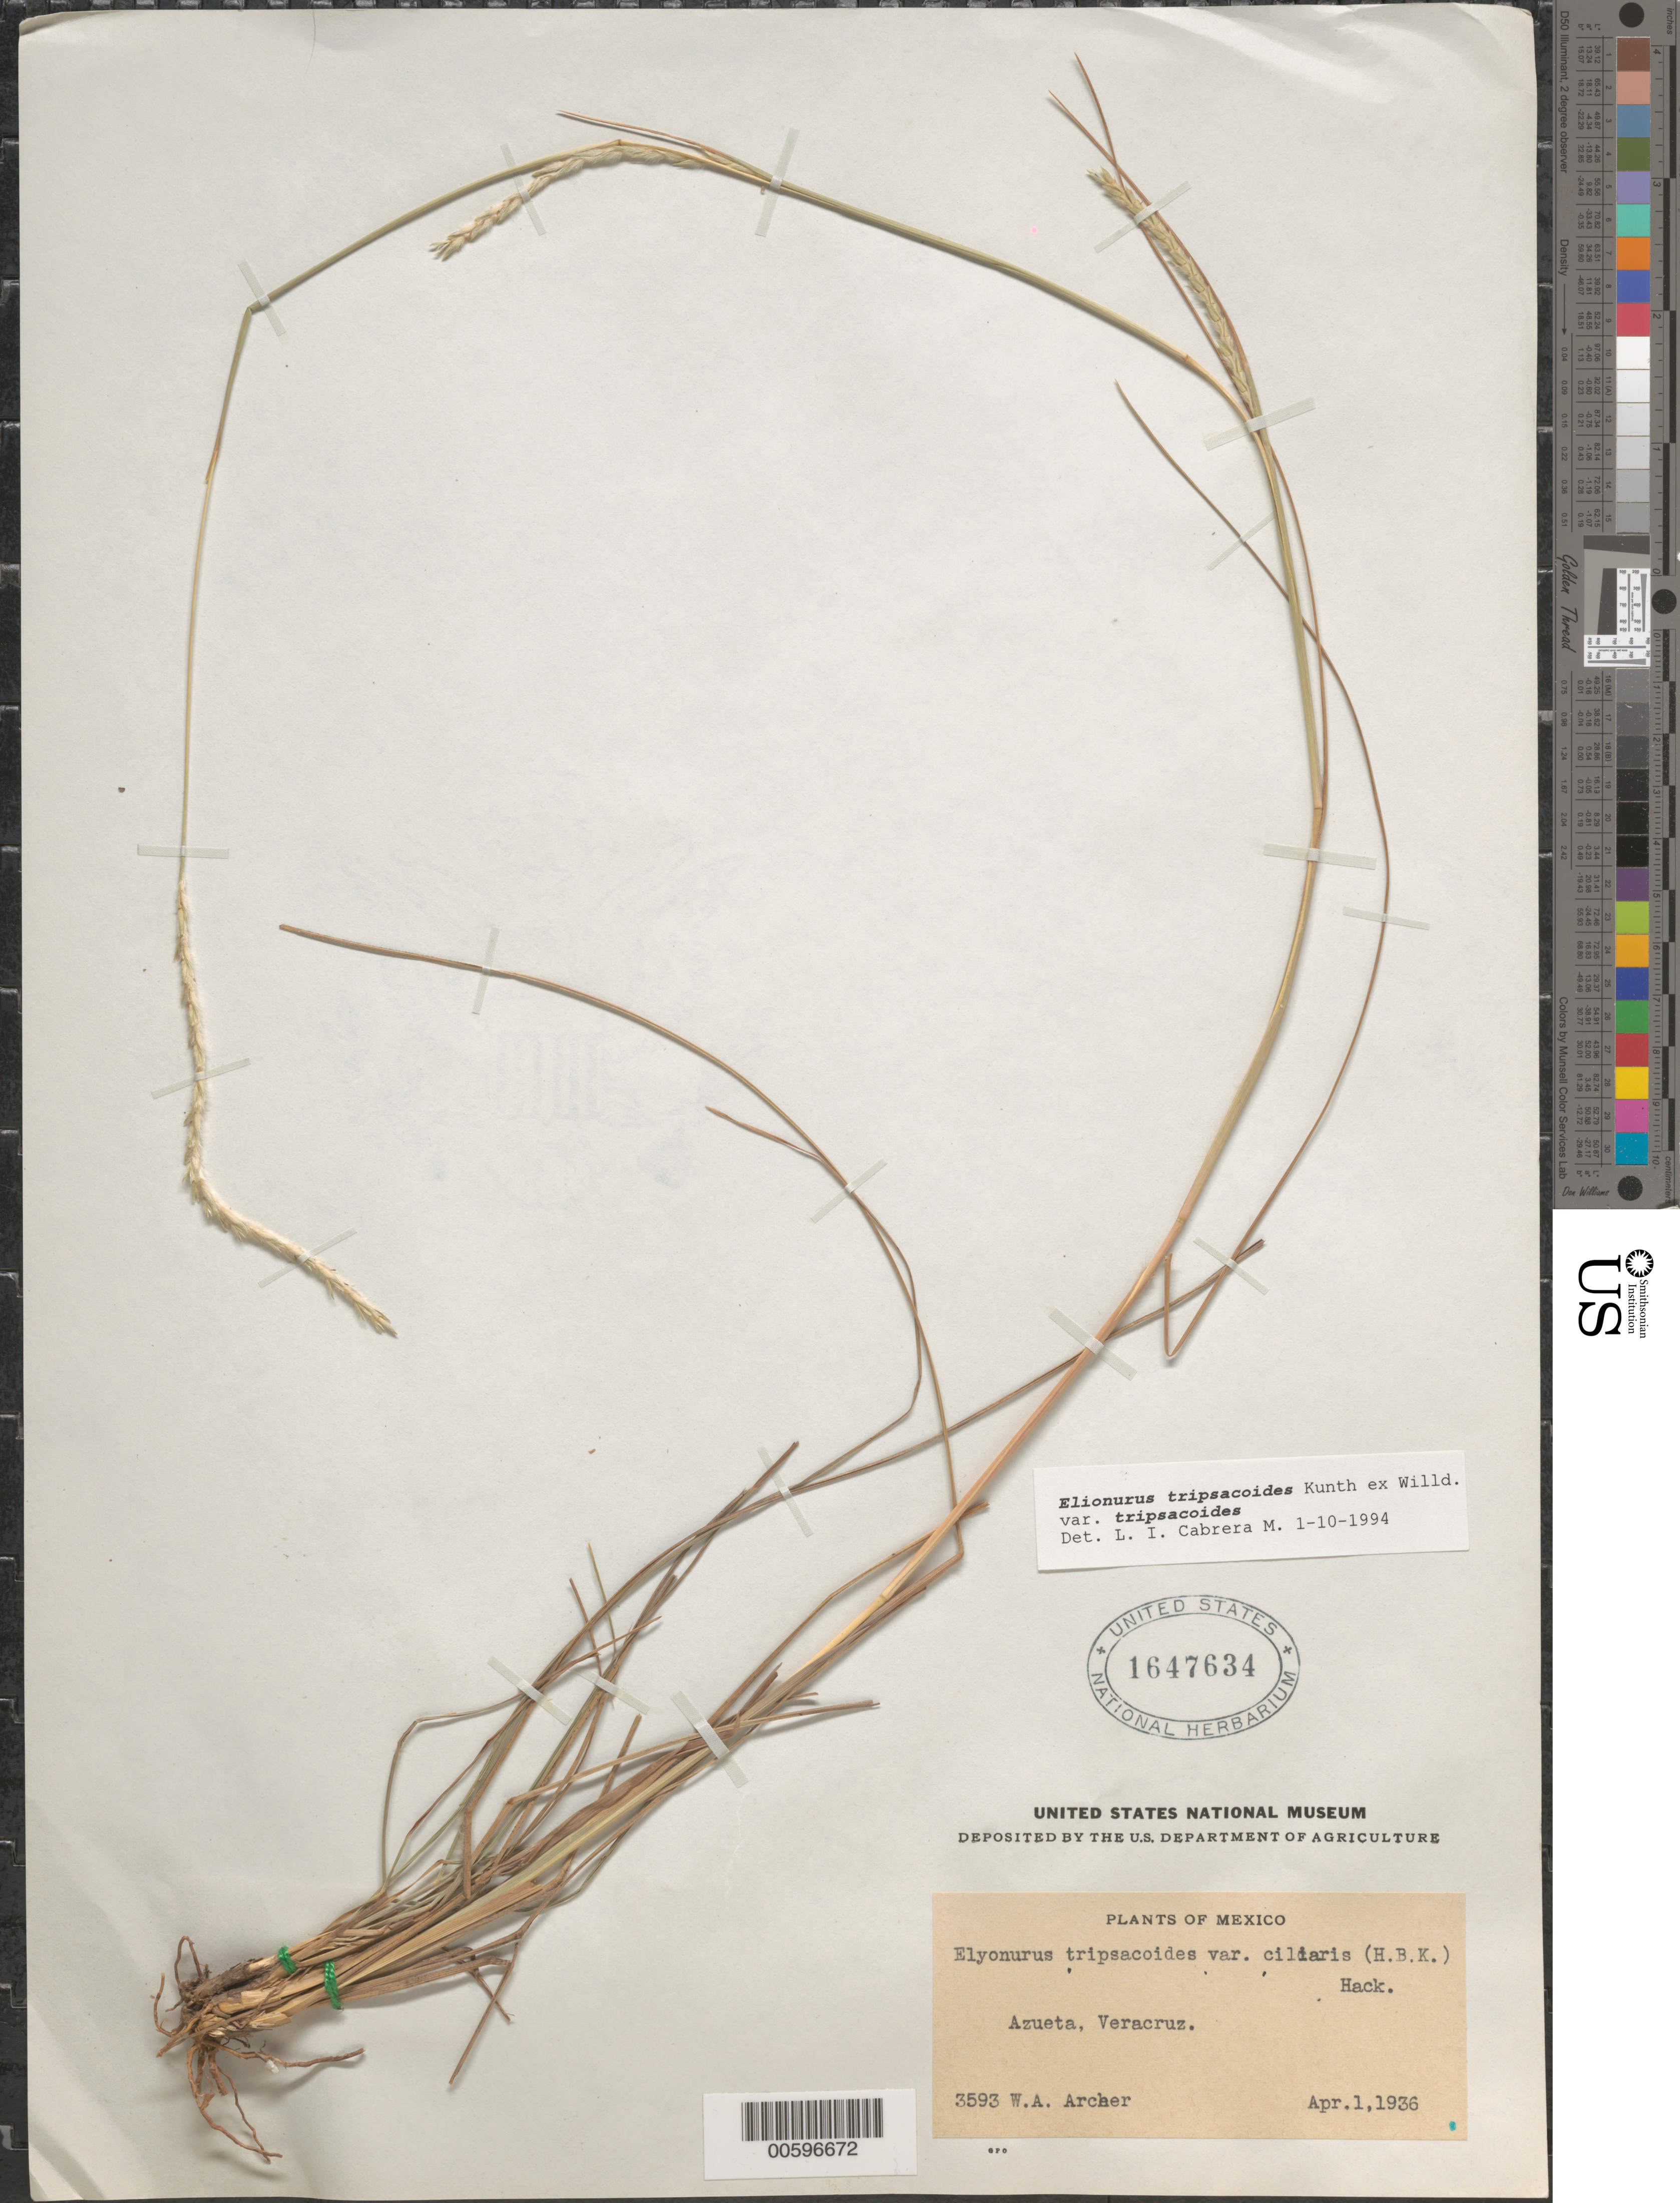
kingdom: Plantae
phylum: Tracheophyta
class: Liliopsida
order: Poales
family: Poaceae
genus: Elionurus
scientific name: Elionurus tripsacoides var. tripsacoides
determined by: Cabrera M., L. I.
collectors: W. A. Archer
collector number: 3593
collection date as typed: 1 Apr 1936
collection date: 1936-04-01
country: Mexico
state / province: Veracruz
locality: Azueta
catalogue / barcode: US 1647634